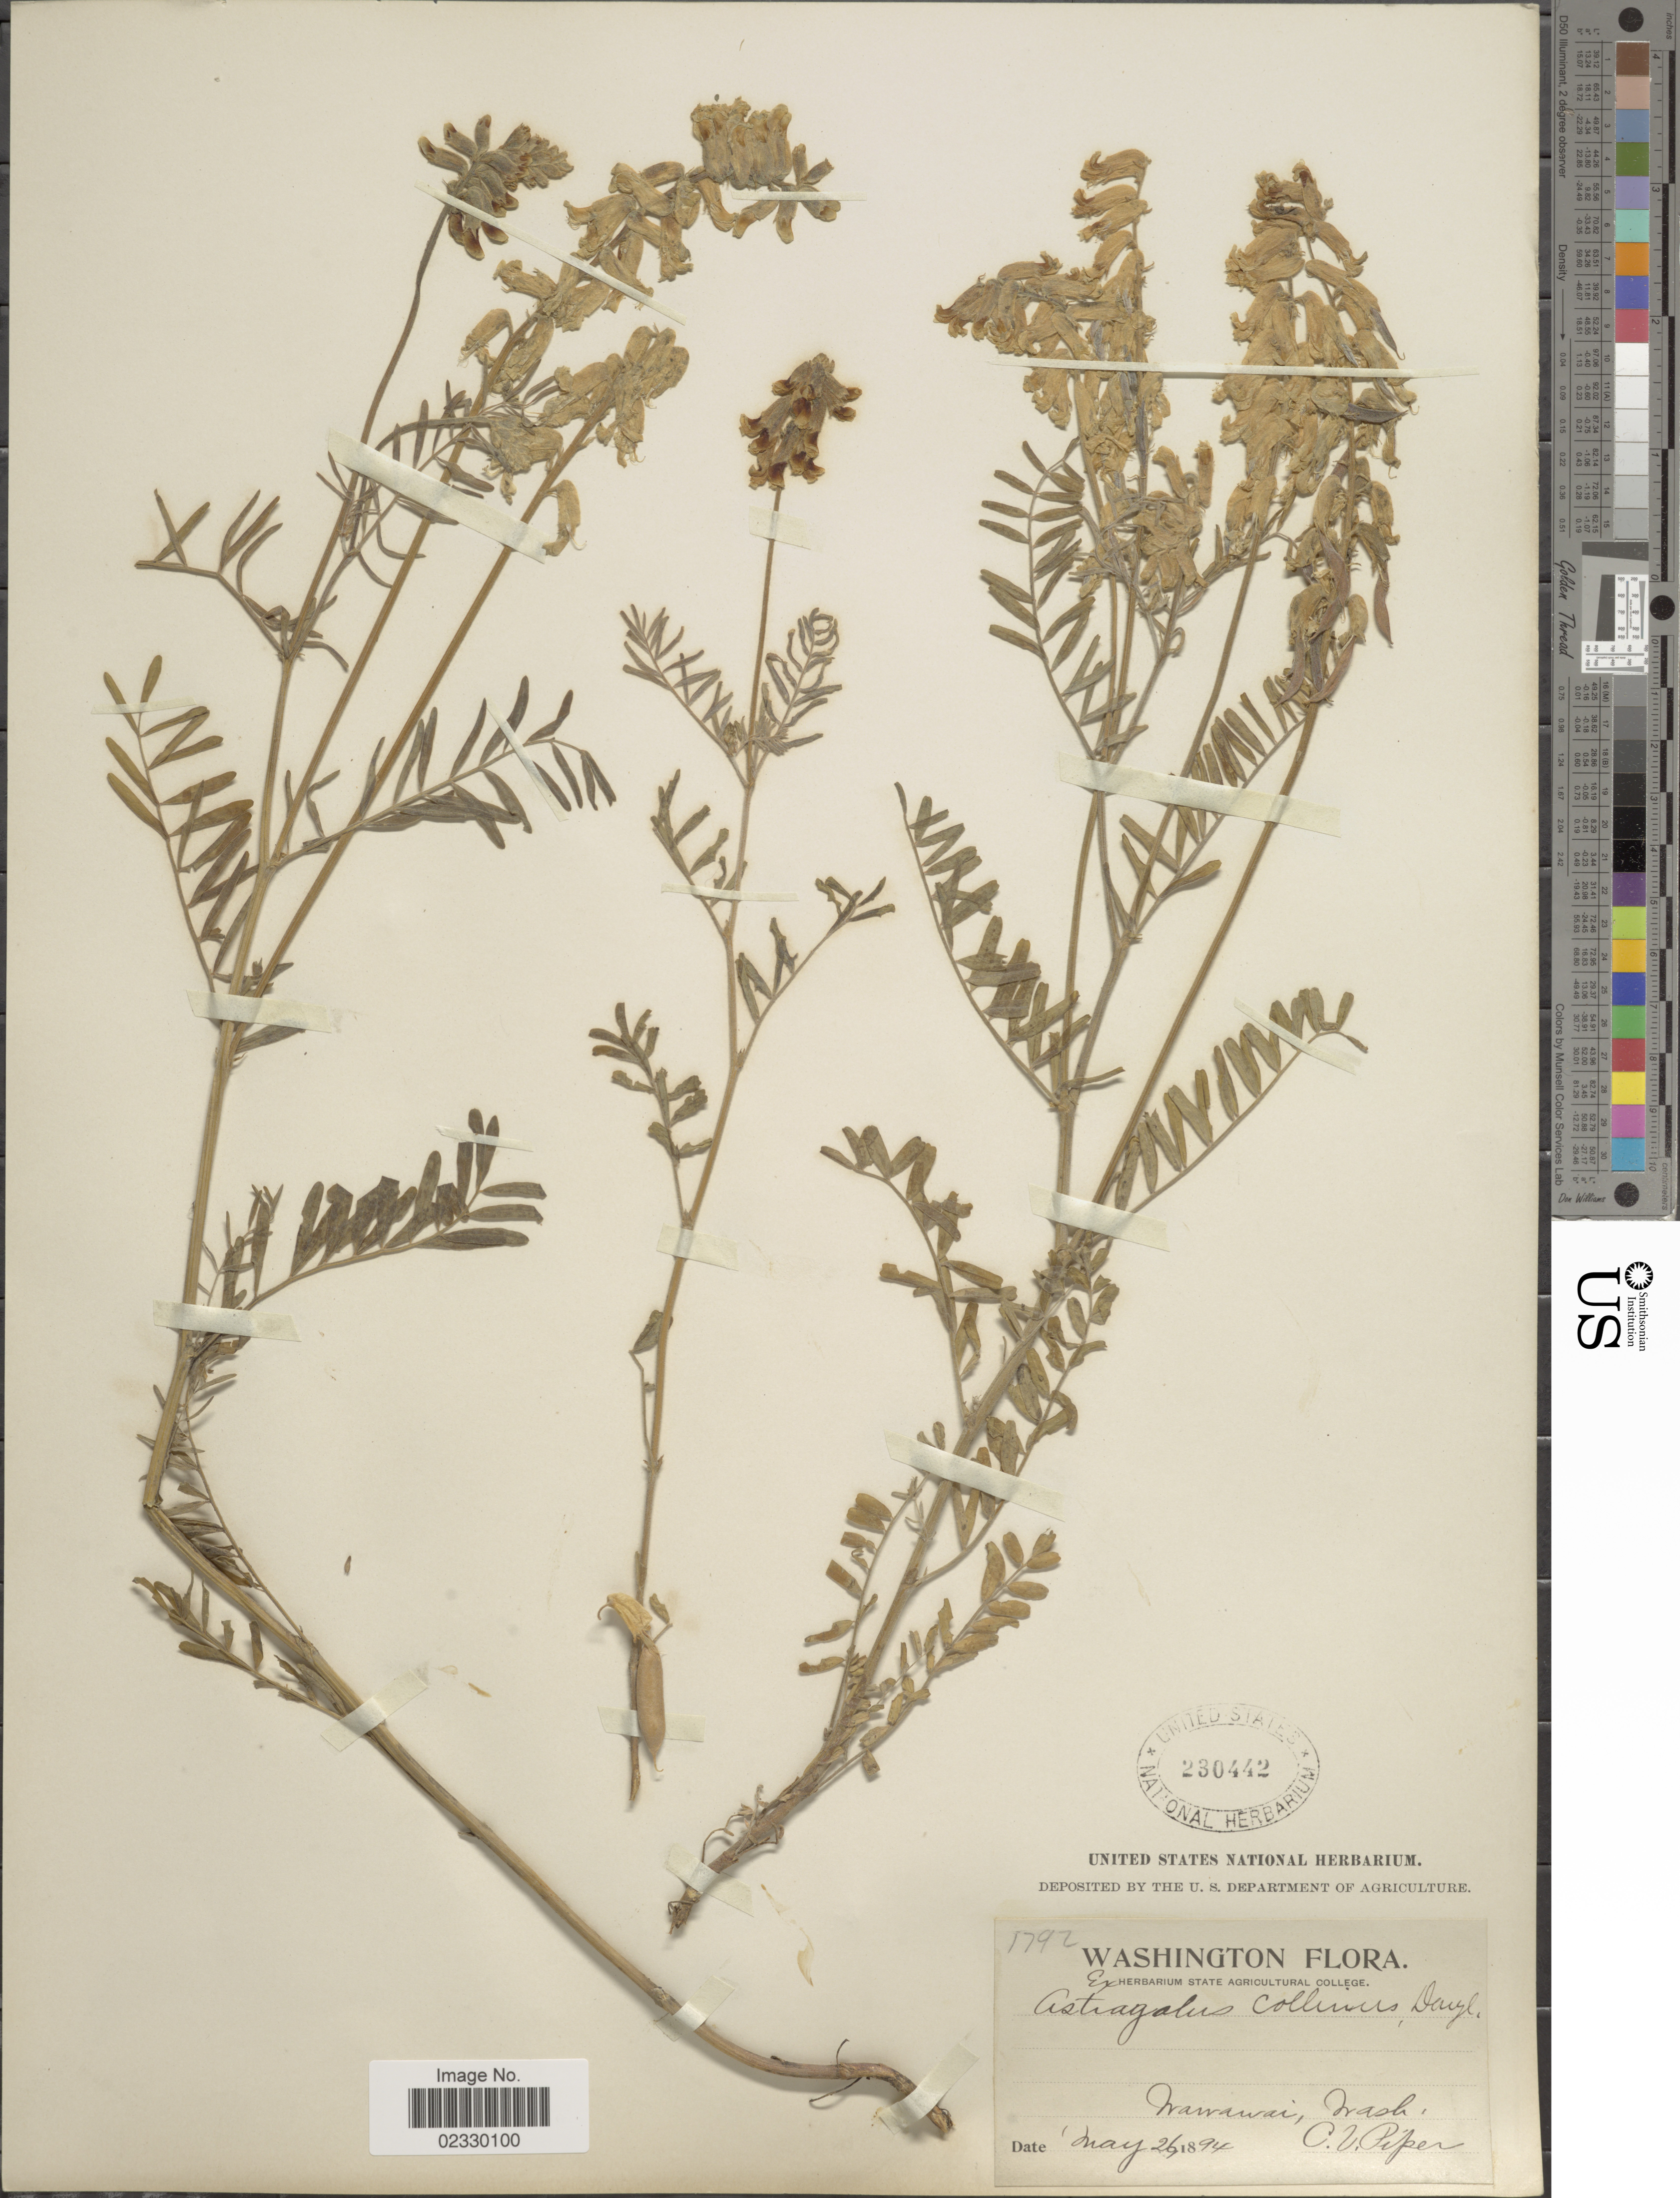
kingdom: Plantae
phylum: Tracheophyta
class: Magnoliopsida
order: Fabales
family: Fabaceae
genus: Astragalus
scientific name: Astragalus collinus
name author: Douglas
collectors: C. V. Piper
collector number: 1792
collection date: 1894-05-26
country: United States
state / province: Washington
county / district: Whitman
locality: Wawawai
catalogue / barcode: US 230442